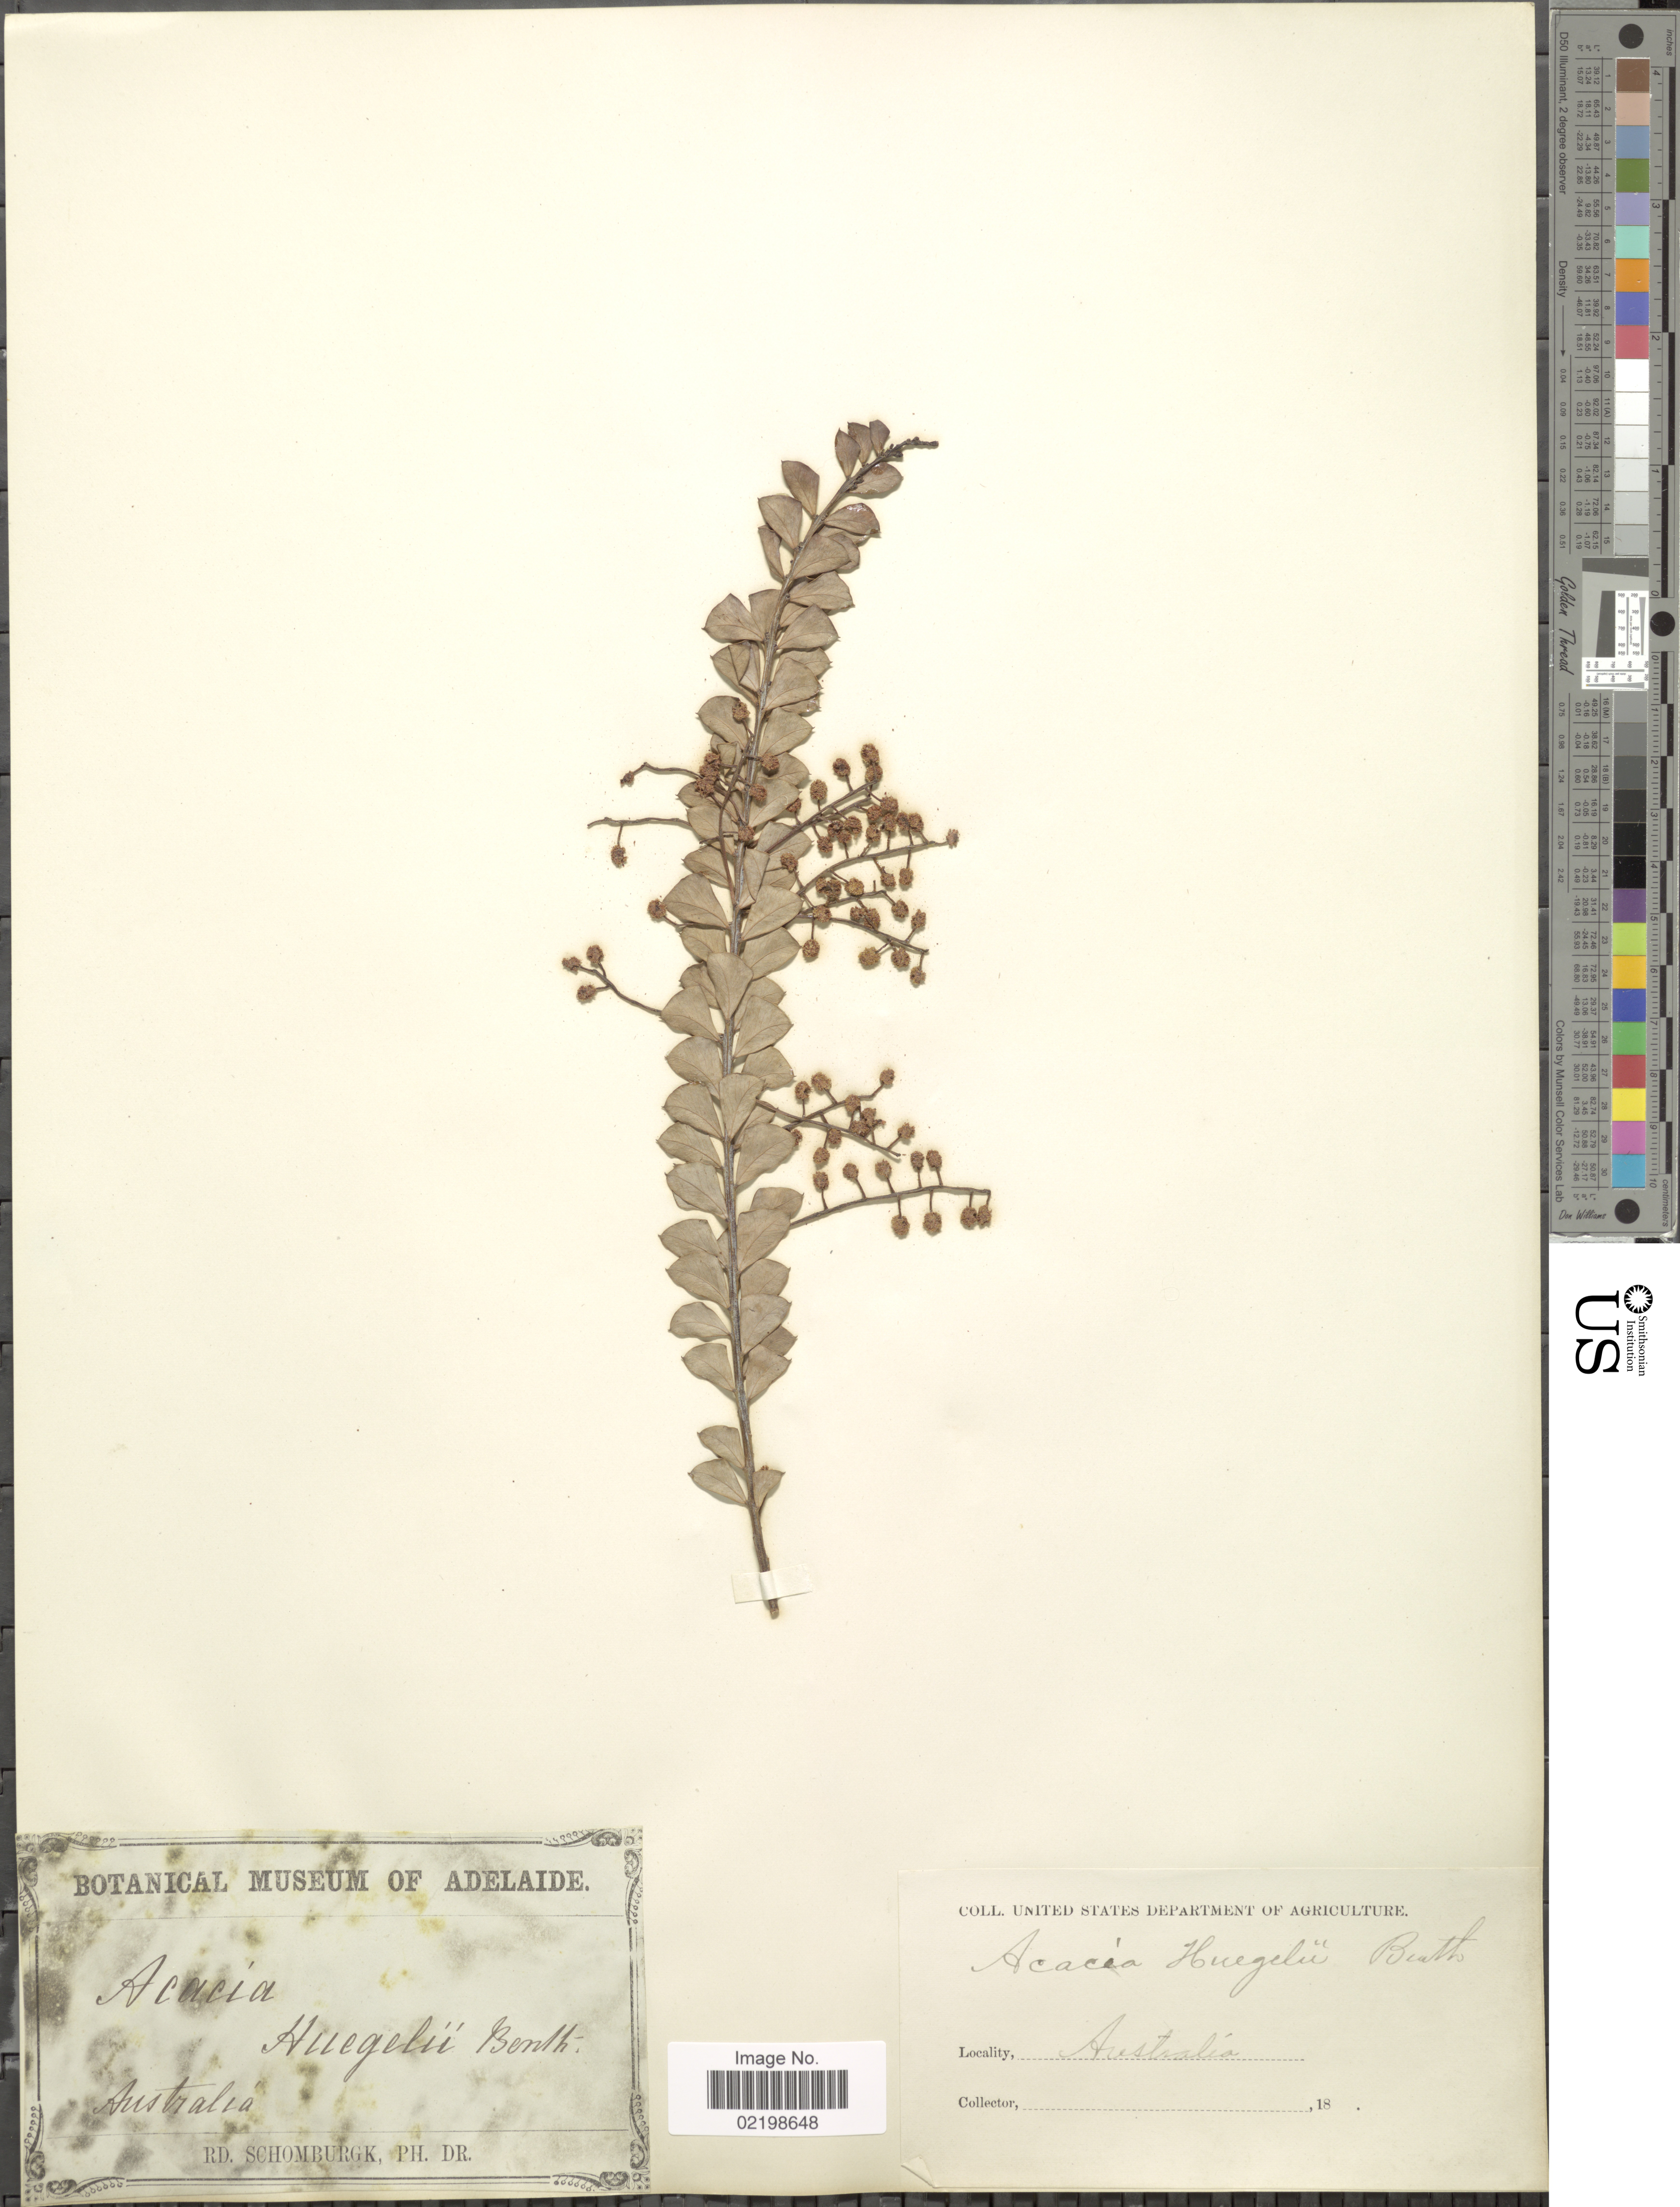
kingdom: Plantae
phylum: Tracheophyta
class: Magnoliopsida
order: Fabales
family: Fabaceae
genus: Acacia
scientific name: Acacia huegelii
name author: Benth.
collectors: M. R. Schomburgk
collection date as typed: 18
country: Australia